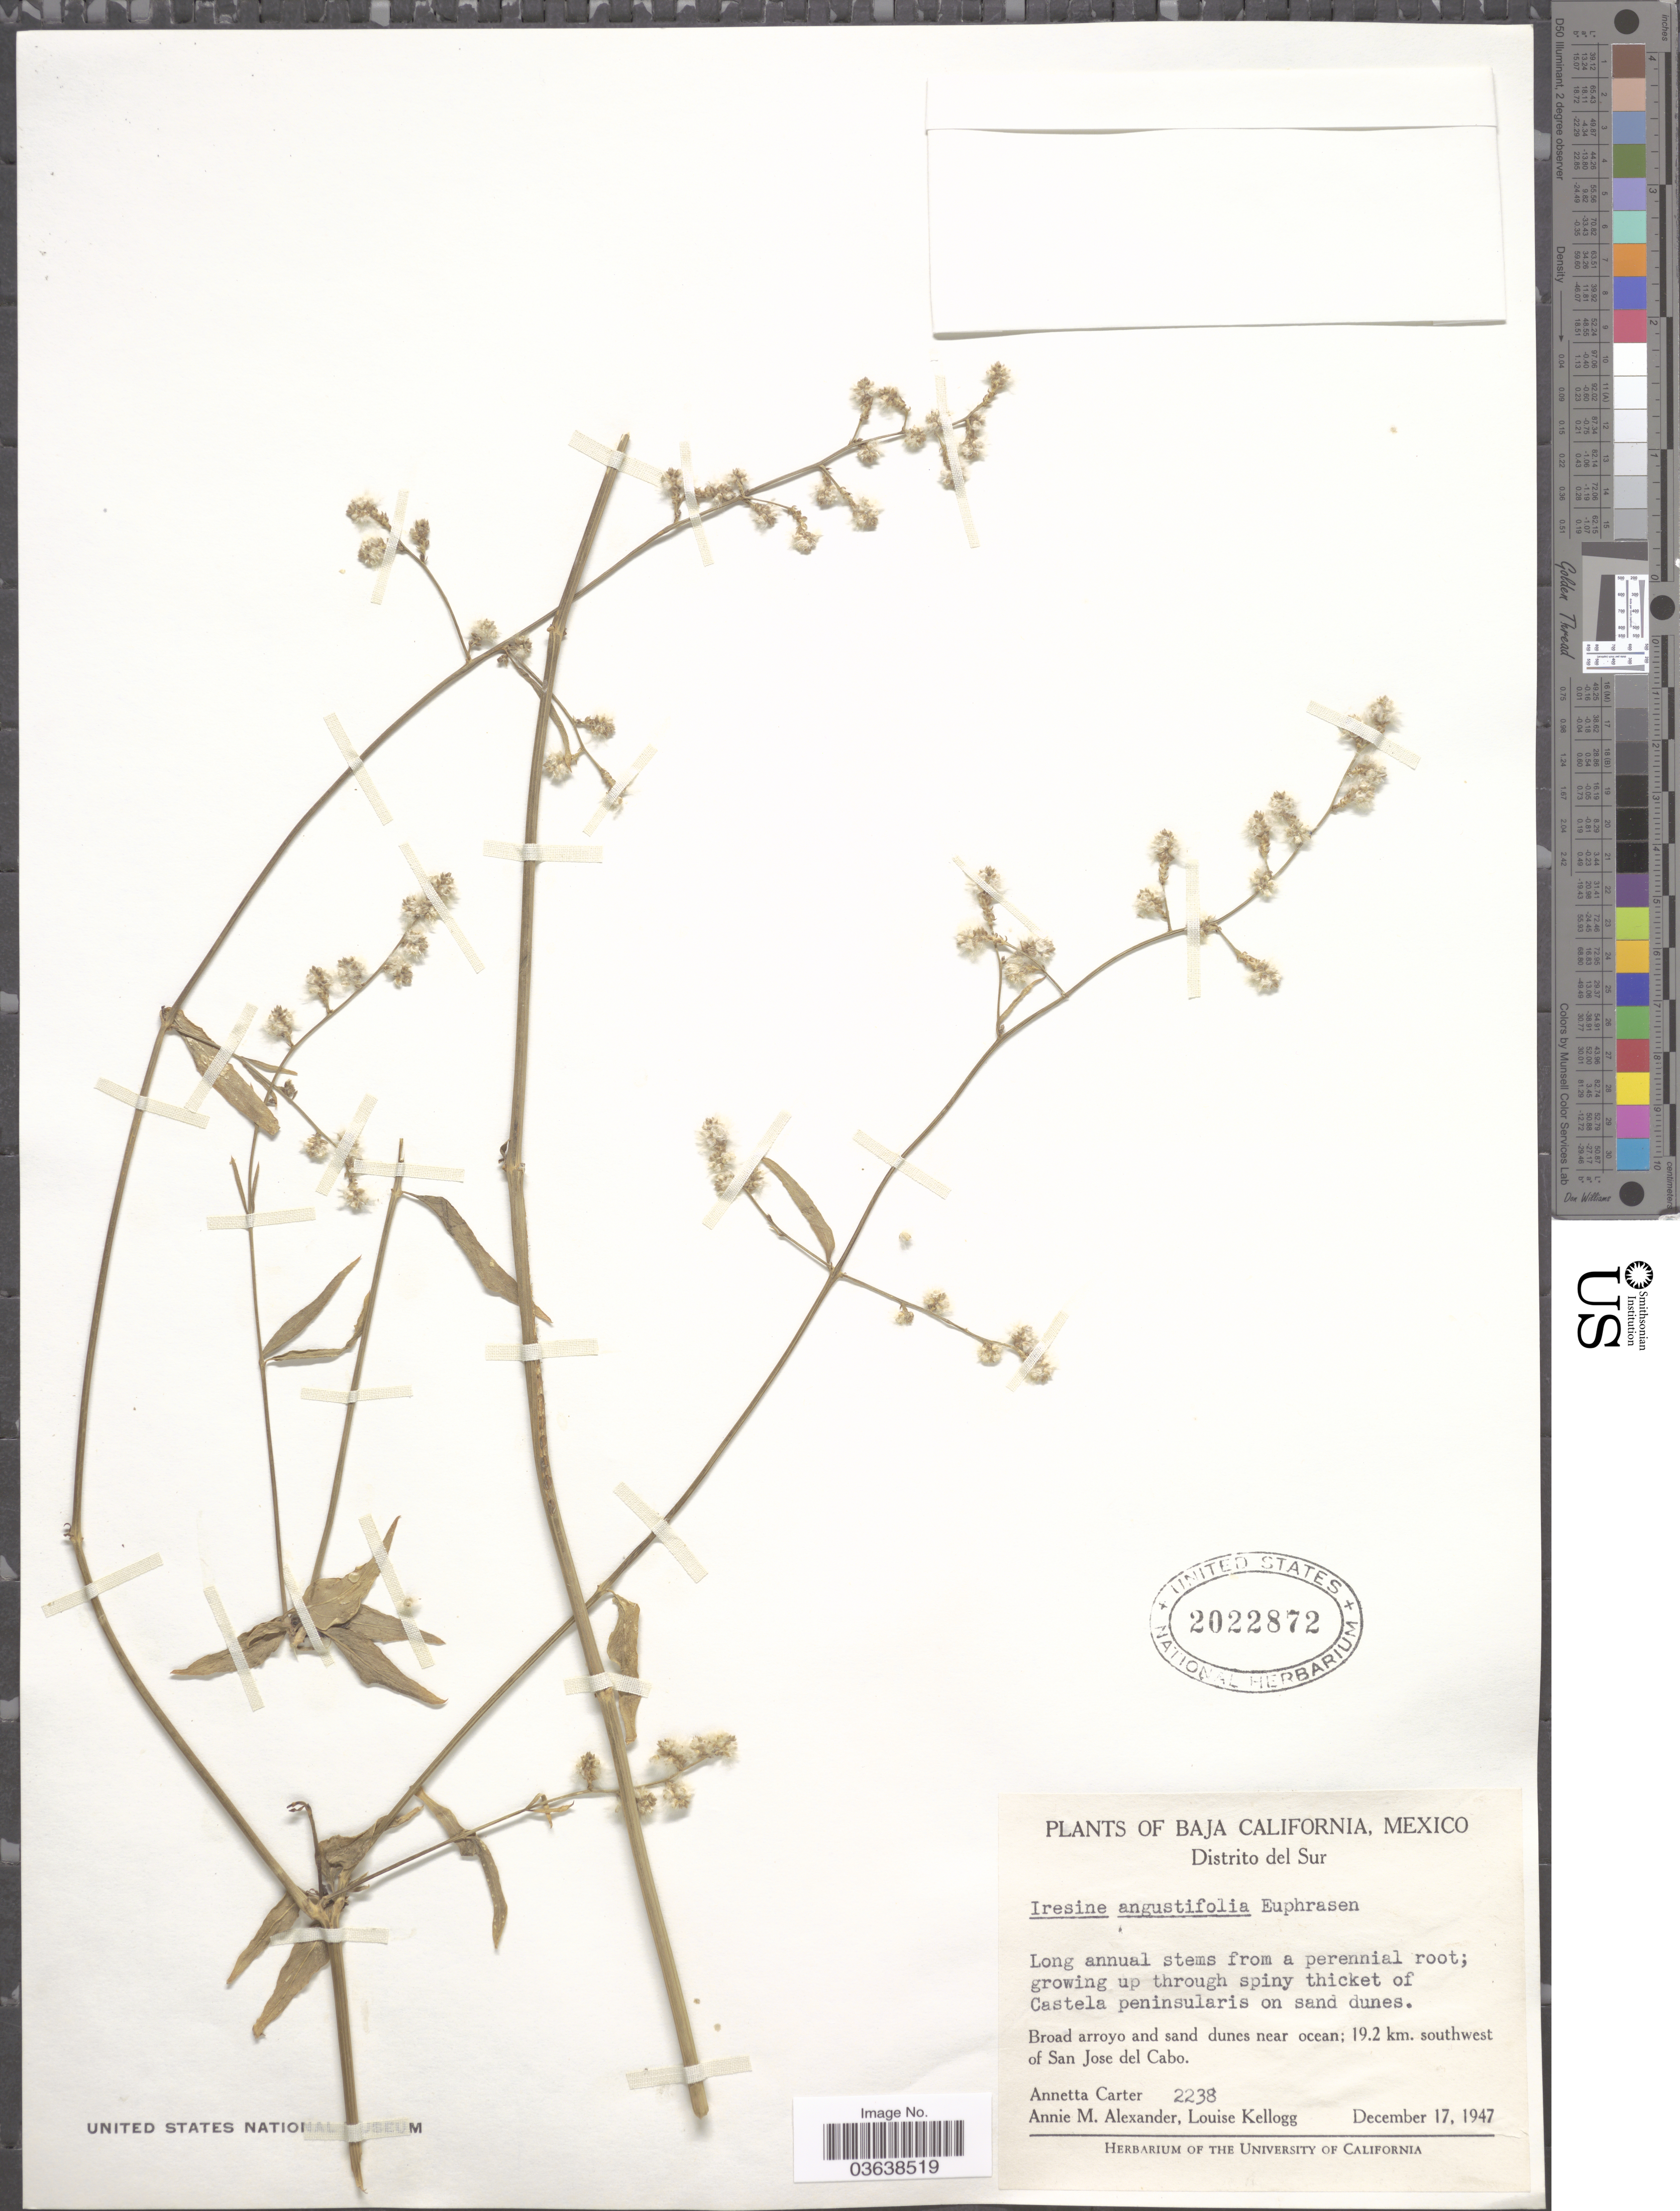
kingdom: Plantae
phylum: Tracheophyta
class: Magnoliopsida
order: Caryophyllales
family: Amaranthaceae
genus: Iresine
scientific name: Iresine angustifolia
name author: Euphrasén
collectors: A. Carter, A. M. Alexander & L. Kellogg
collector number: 2238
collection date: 1947-12-17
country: Mexico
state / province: Baja California Sur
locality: Distrito del Sur. Broad arroyo and sand dunes near ocean; 19.2 km. southwest of San Jose del Cabo.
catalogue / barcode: US 2022872